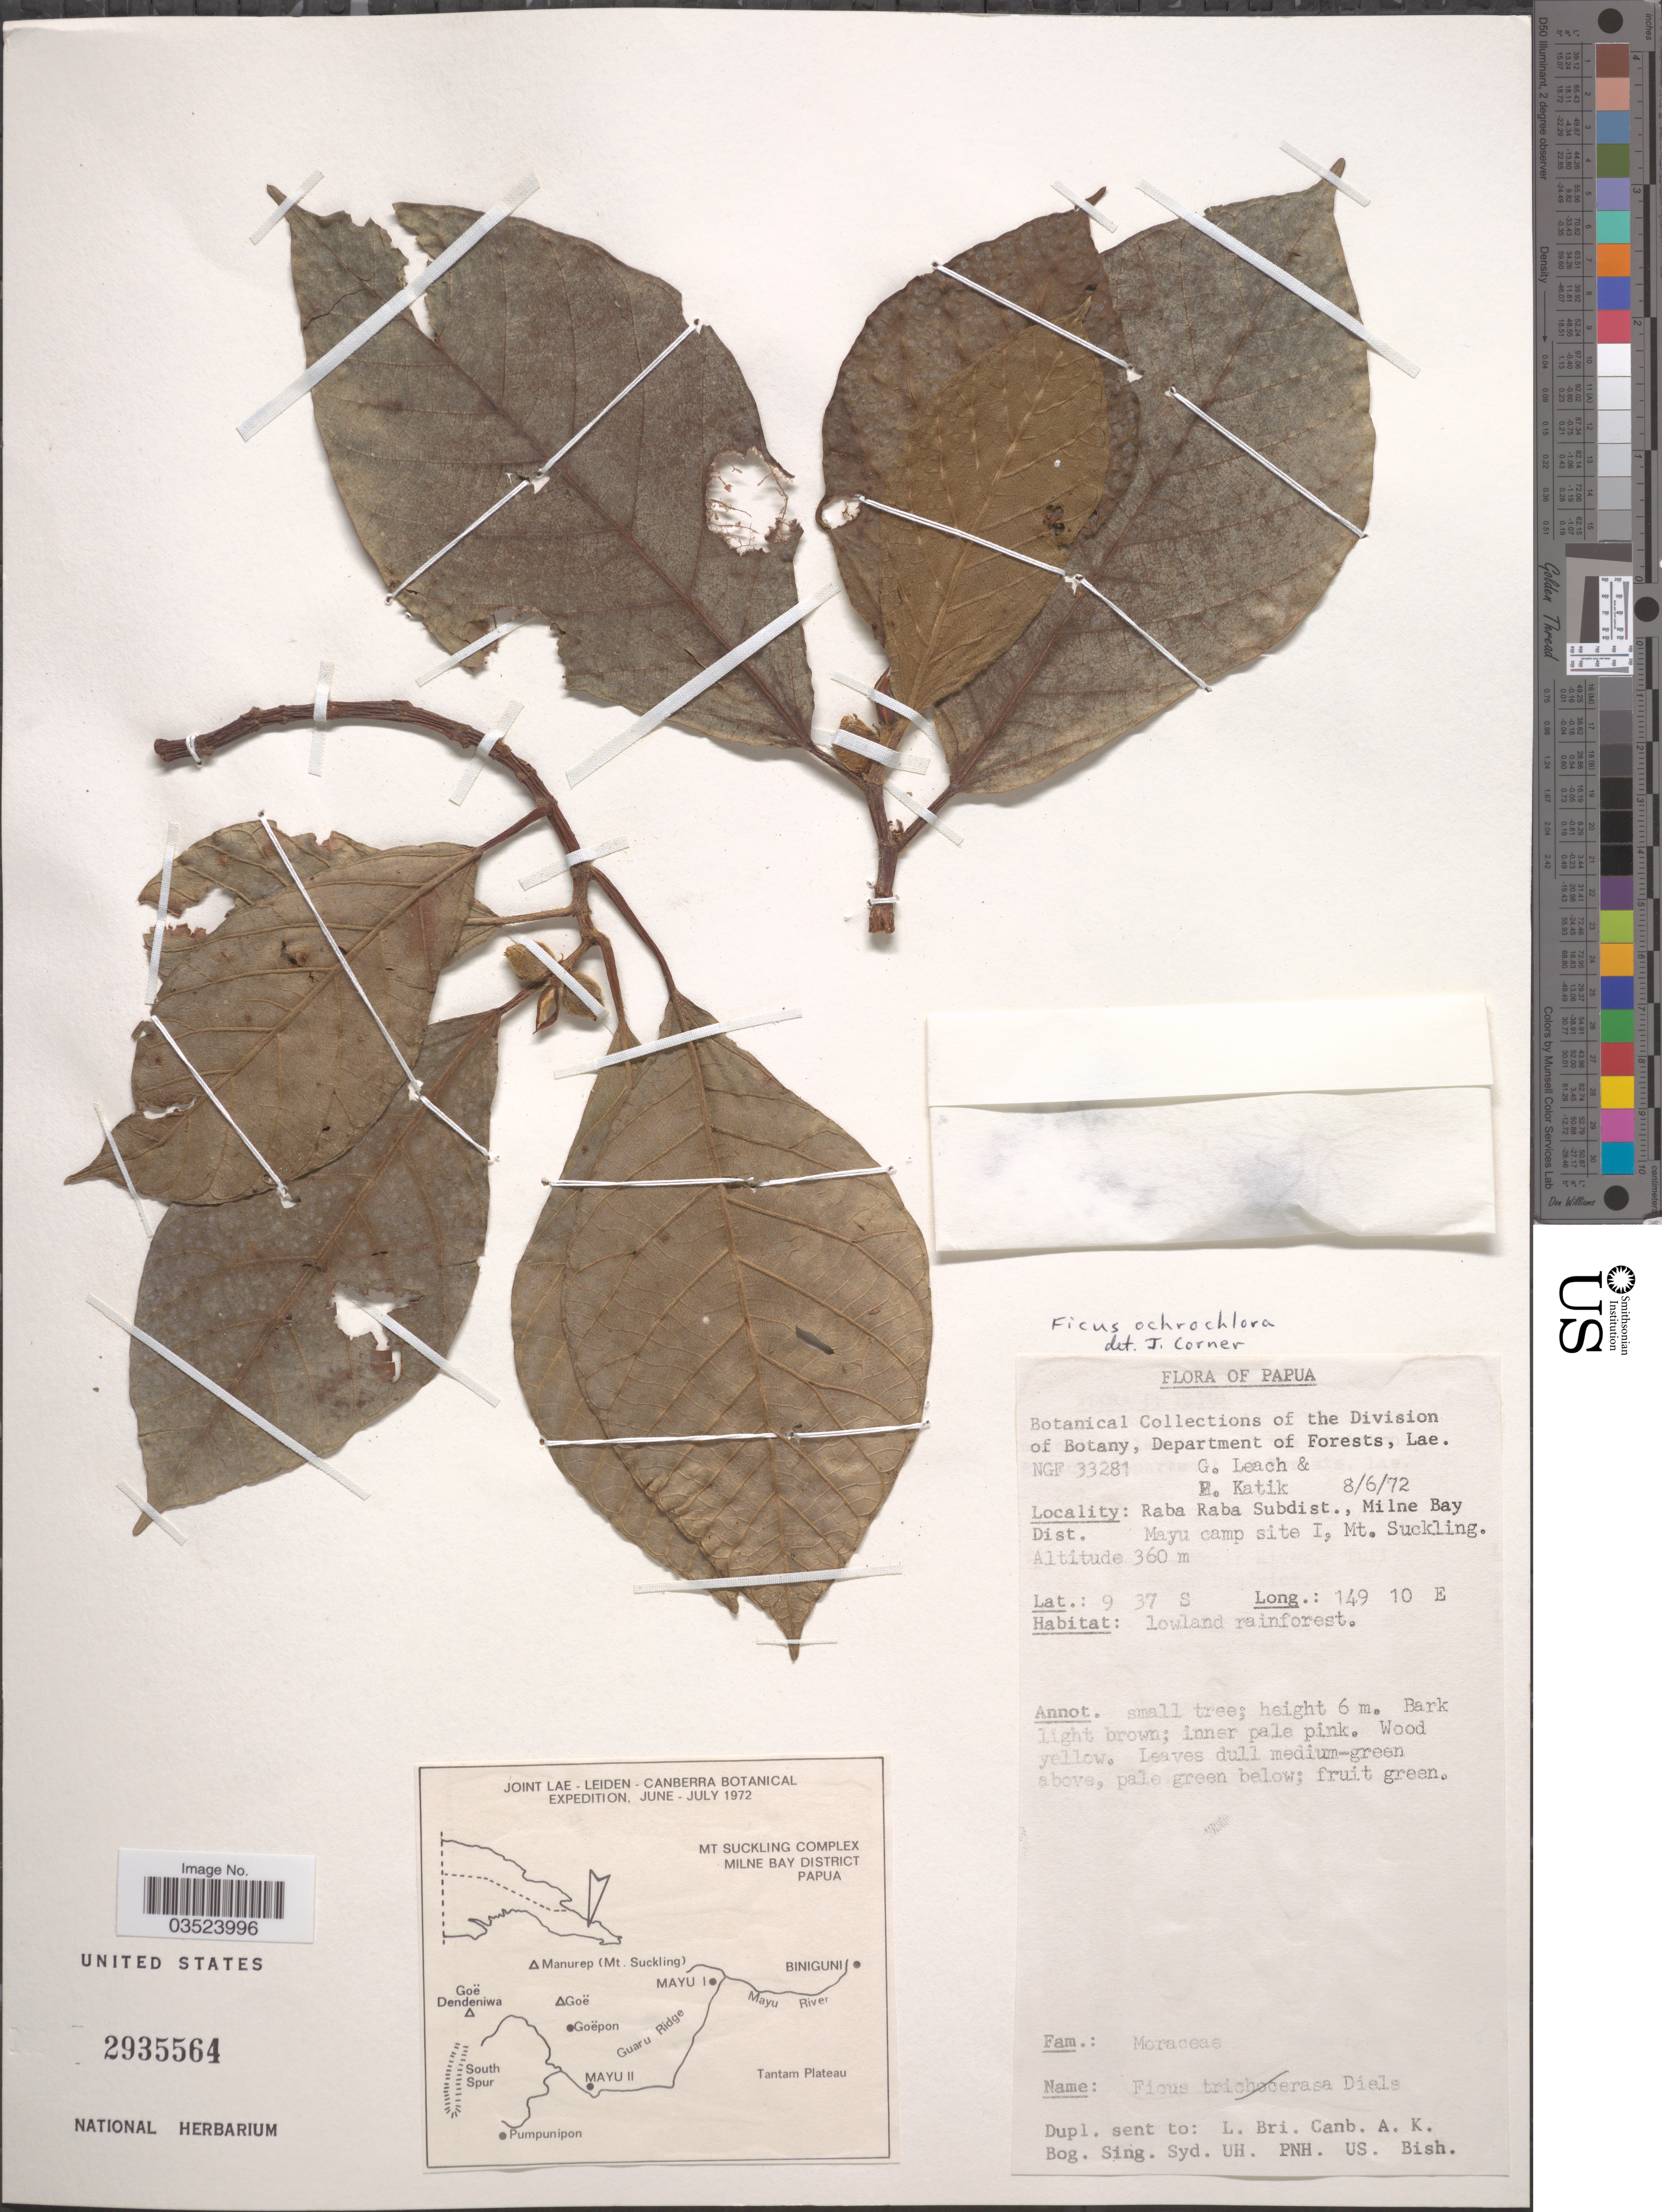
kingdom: Plantae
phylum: Tracheophyta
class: Magnoliopsida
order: Rosales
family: Moraceae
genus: Ficus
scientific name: Ficus ochrochlora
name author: Ridl.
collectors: G. Leach & P. Katik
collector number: NGF33281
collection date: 1972-06-08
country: Papua New Guinea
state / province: Milne Bay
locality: Papua. Rava Raba Subdist., Milne Bay Dist. Mayu camp site I, Mt. Suckling.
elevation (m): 360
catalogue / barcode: US 2935564